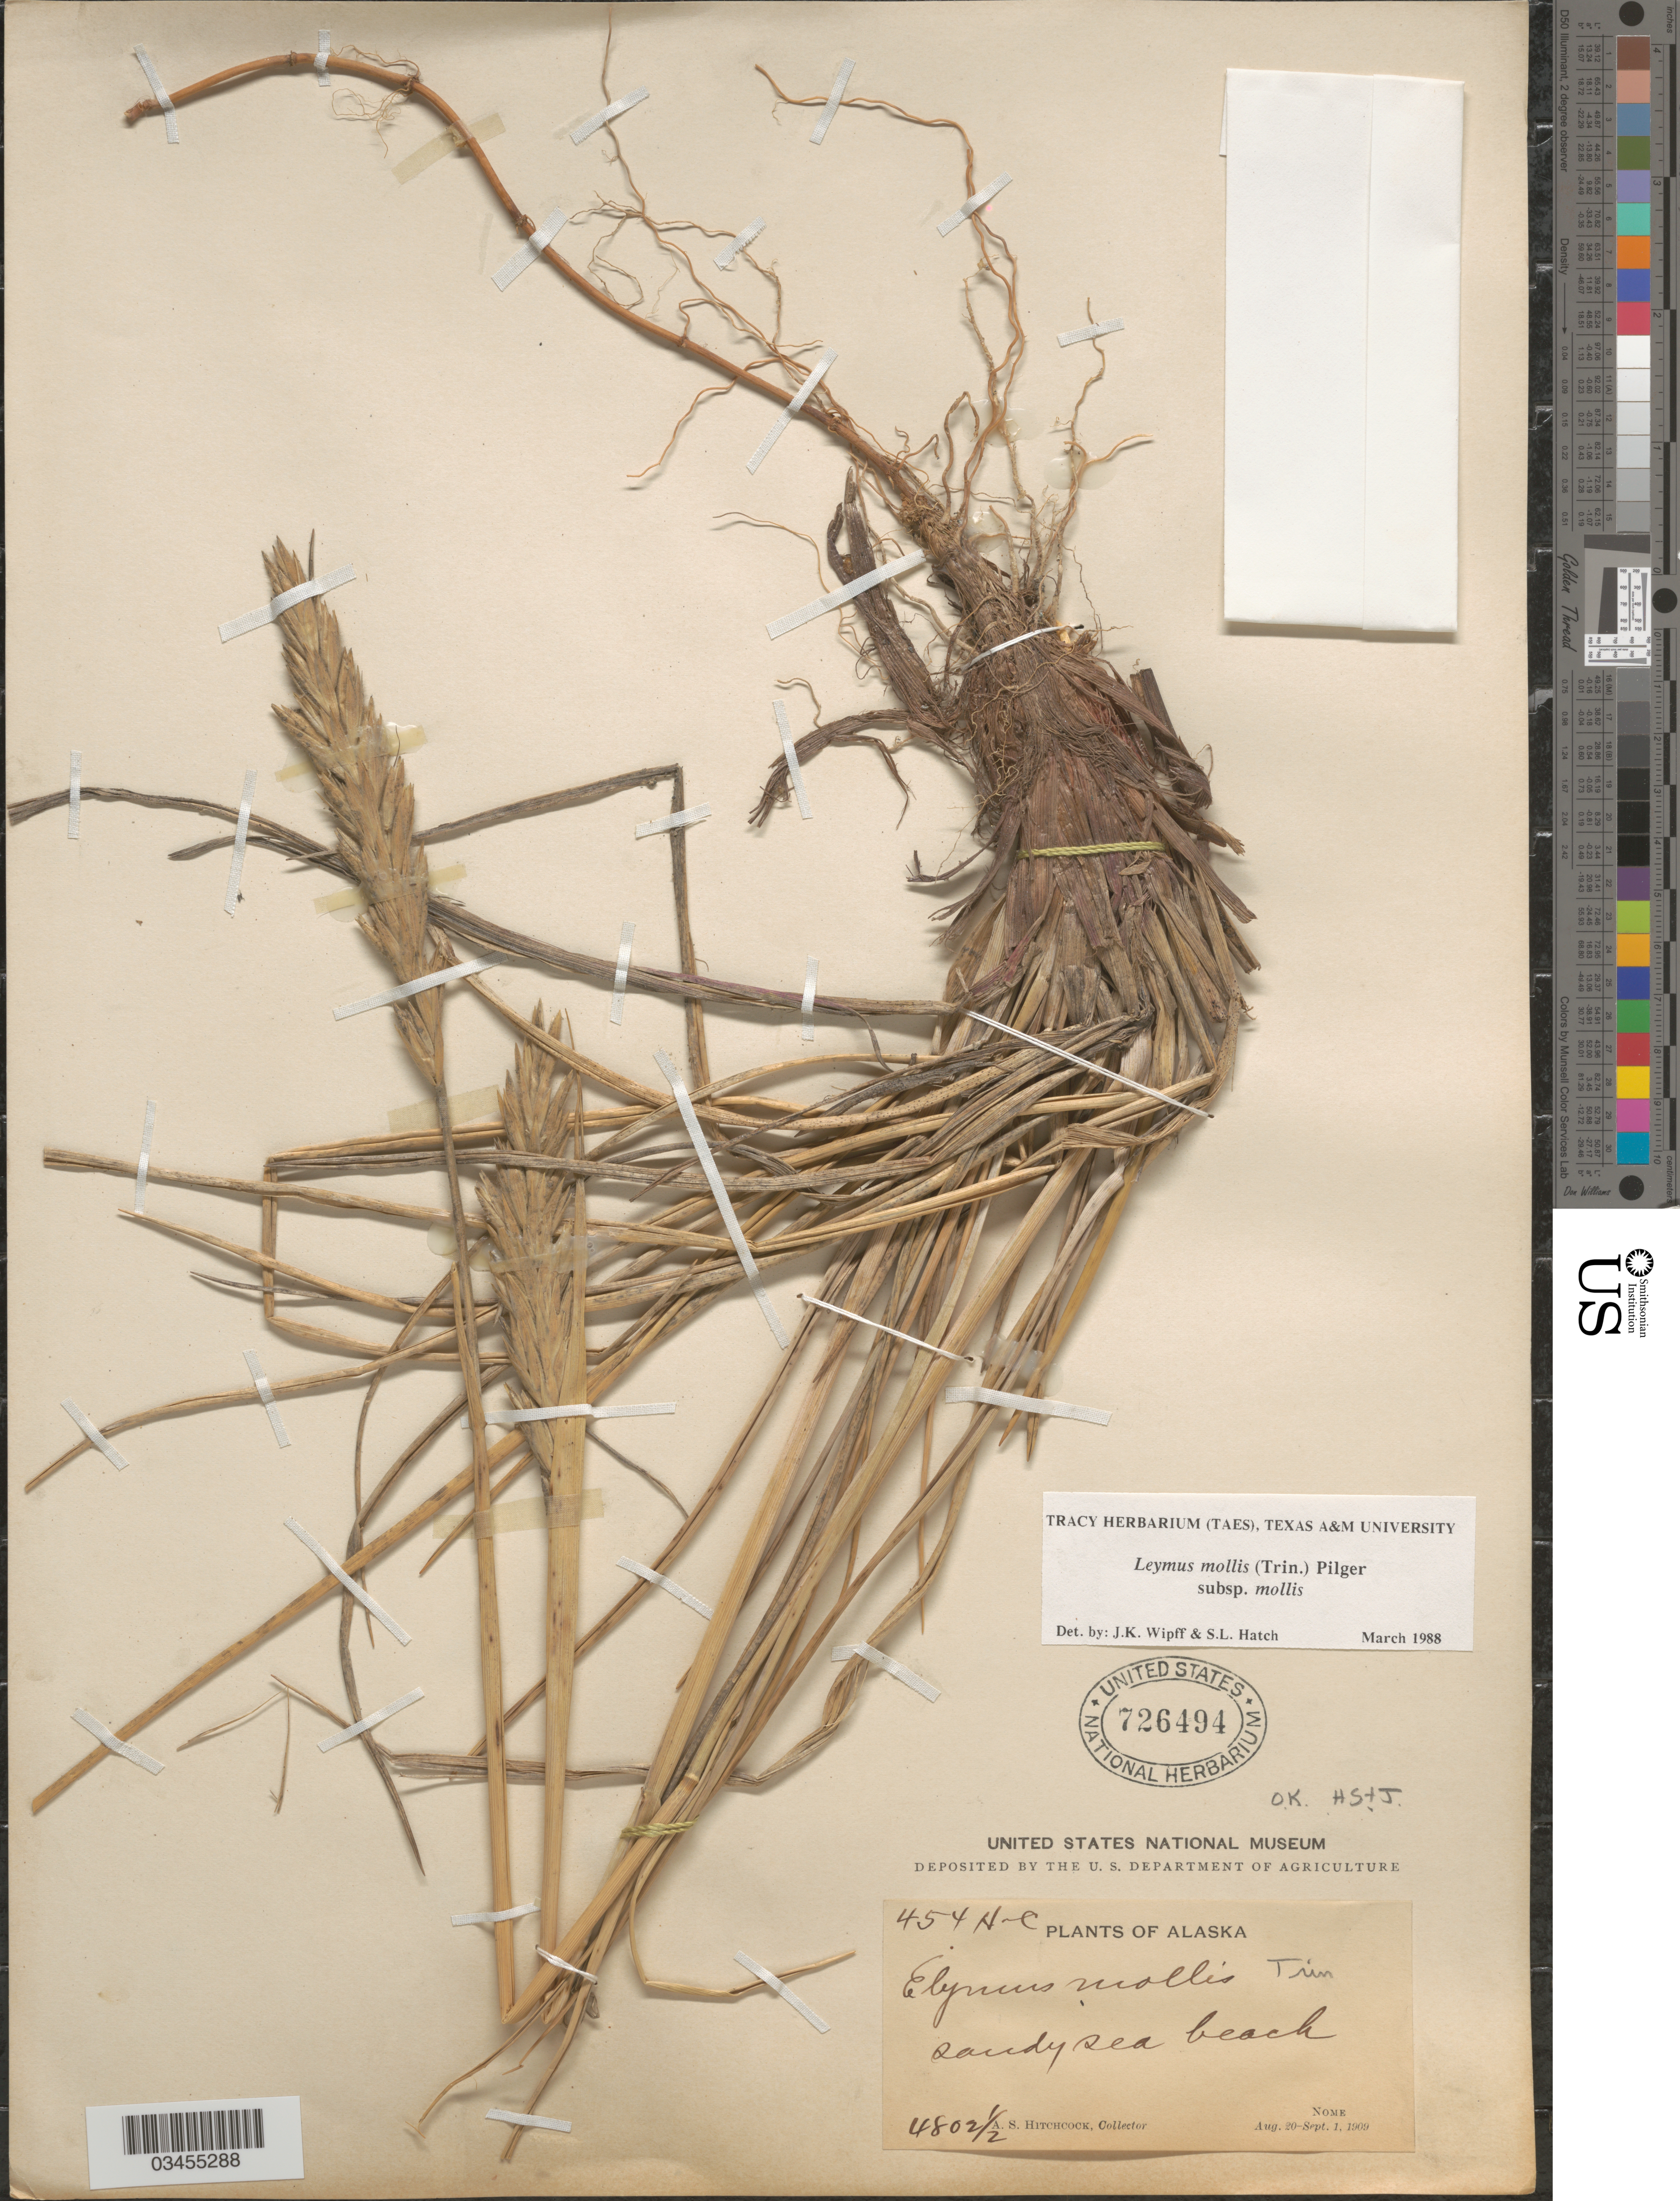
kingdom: Plantae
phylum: Tracheophyta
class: Liliopsida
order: Poales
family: Poaceae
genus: Leymus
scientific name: Leymus mollis subsp. mollis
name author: (Trin.) Pilg.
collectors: A. S. Hitchcock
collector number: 4802½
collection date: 1909-08-20/1909-09-01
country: United States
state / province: Alaska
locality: Sandy sea beach. Nome.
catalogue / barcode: US 726494